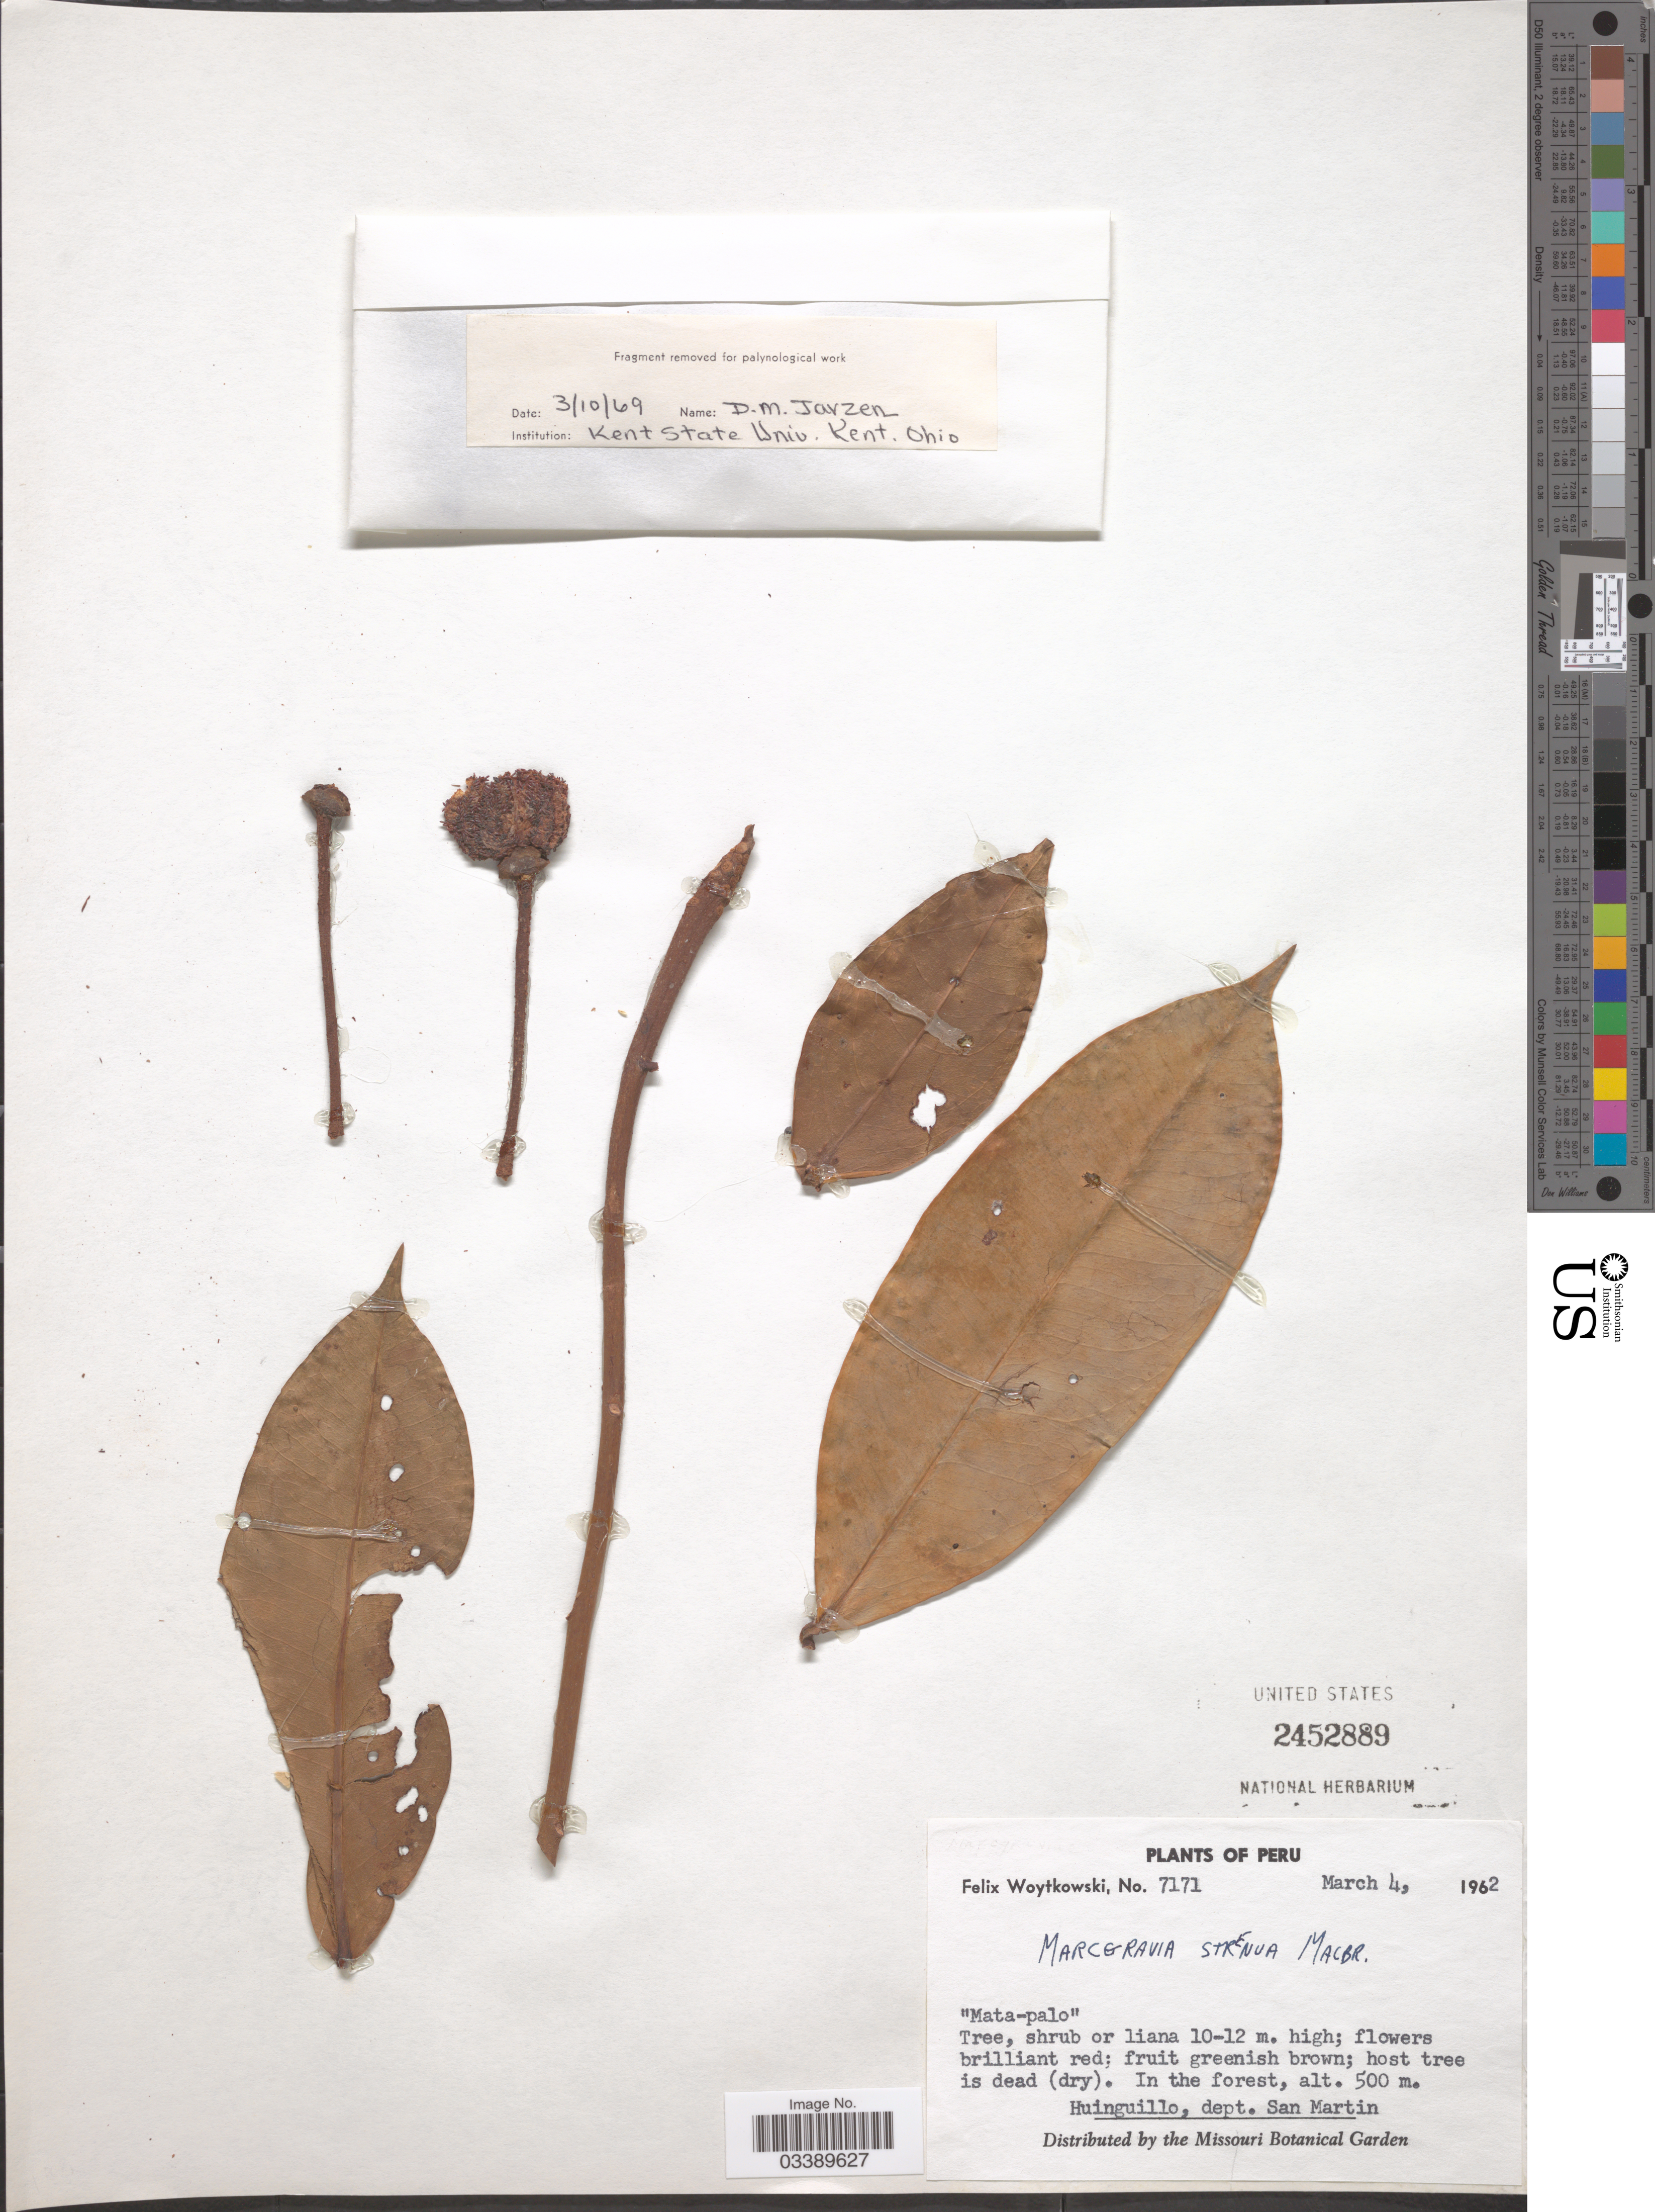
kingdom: Plantae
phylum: Tracheophyta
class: Magnoliopsida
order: Ericales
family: Marcgraviaceae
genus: Marcgravia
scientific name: Marcgravia strenua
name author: J.F. Macbr.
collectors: F. Woytkowski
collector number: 7171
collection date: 1962-03-04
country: Peru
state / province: San Martín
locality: In the forest. Huinguillo, dept. San Martin.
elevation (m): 500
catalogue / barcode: US 2452889